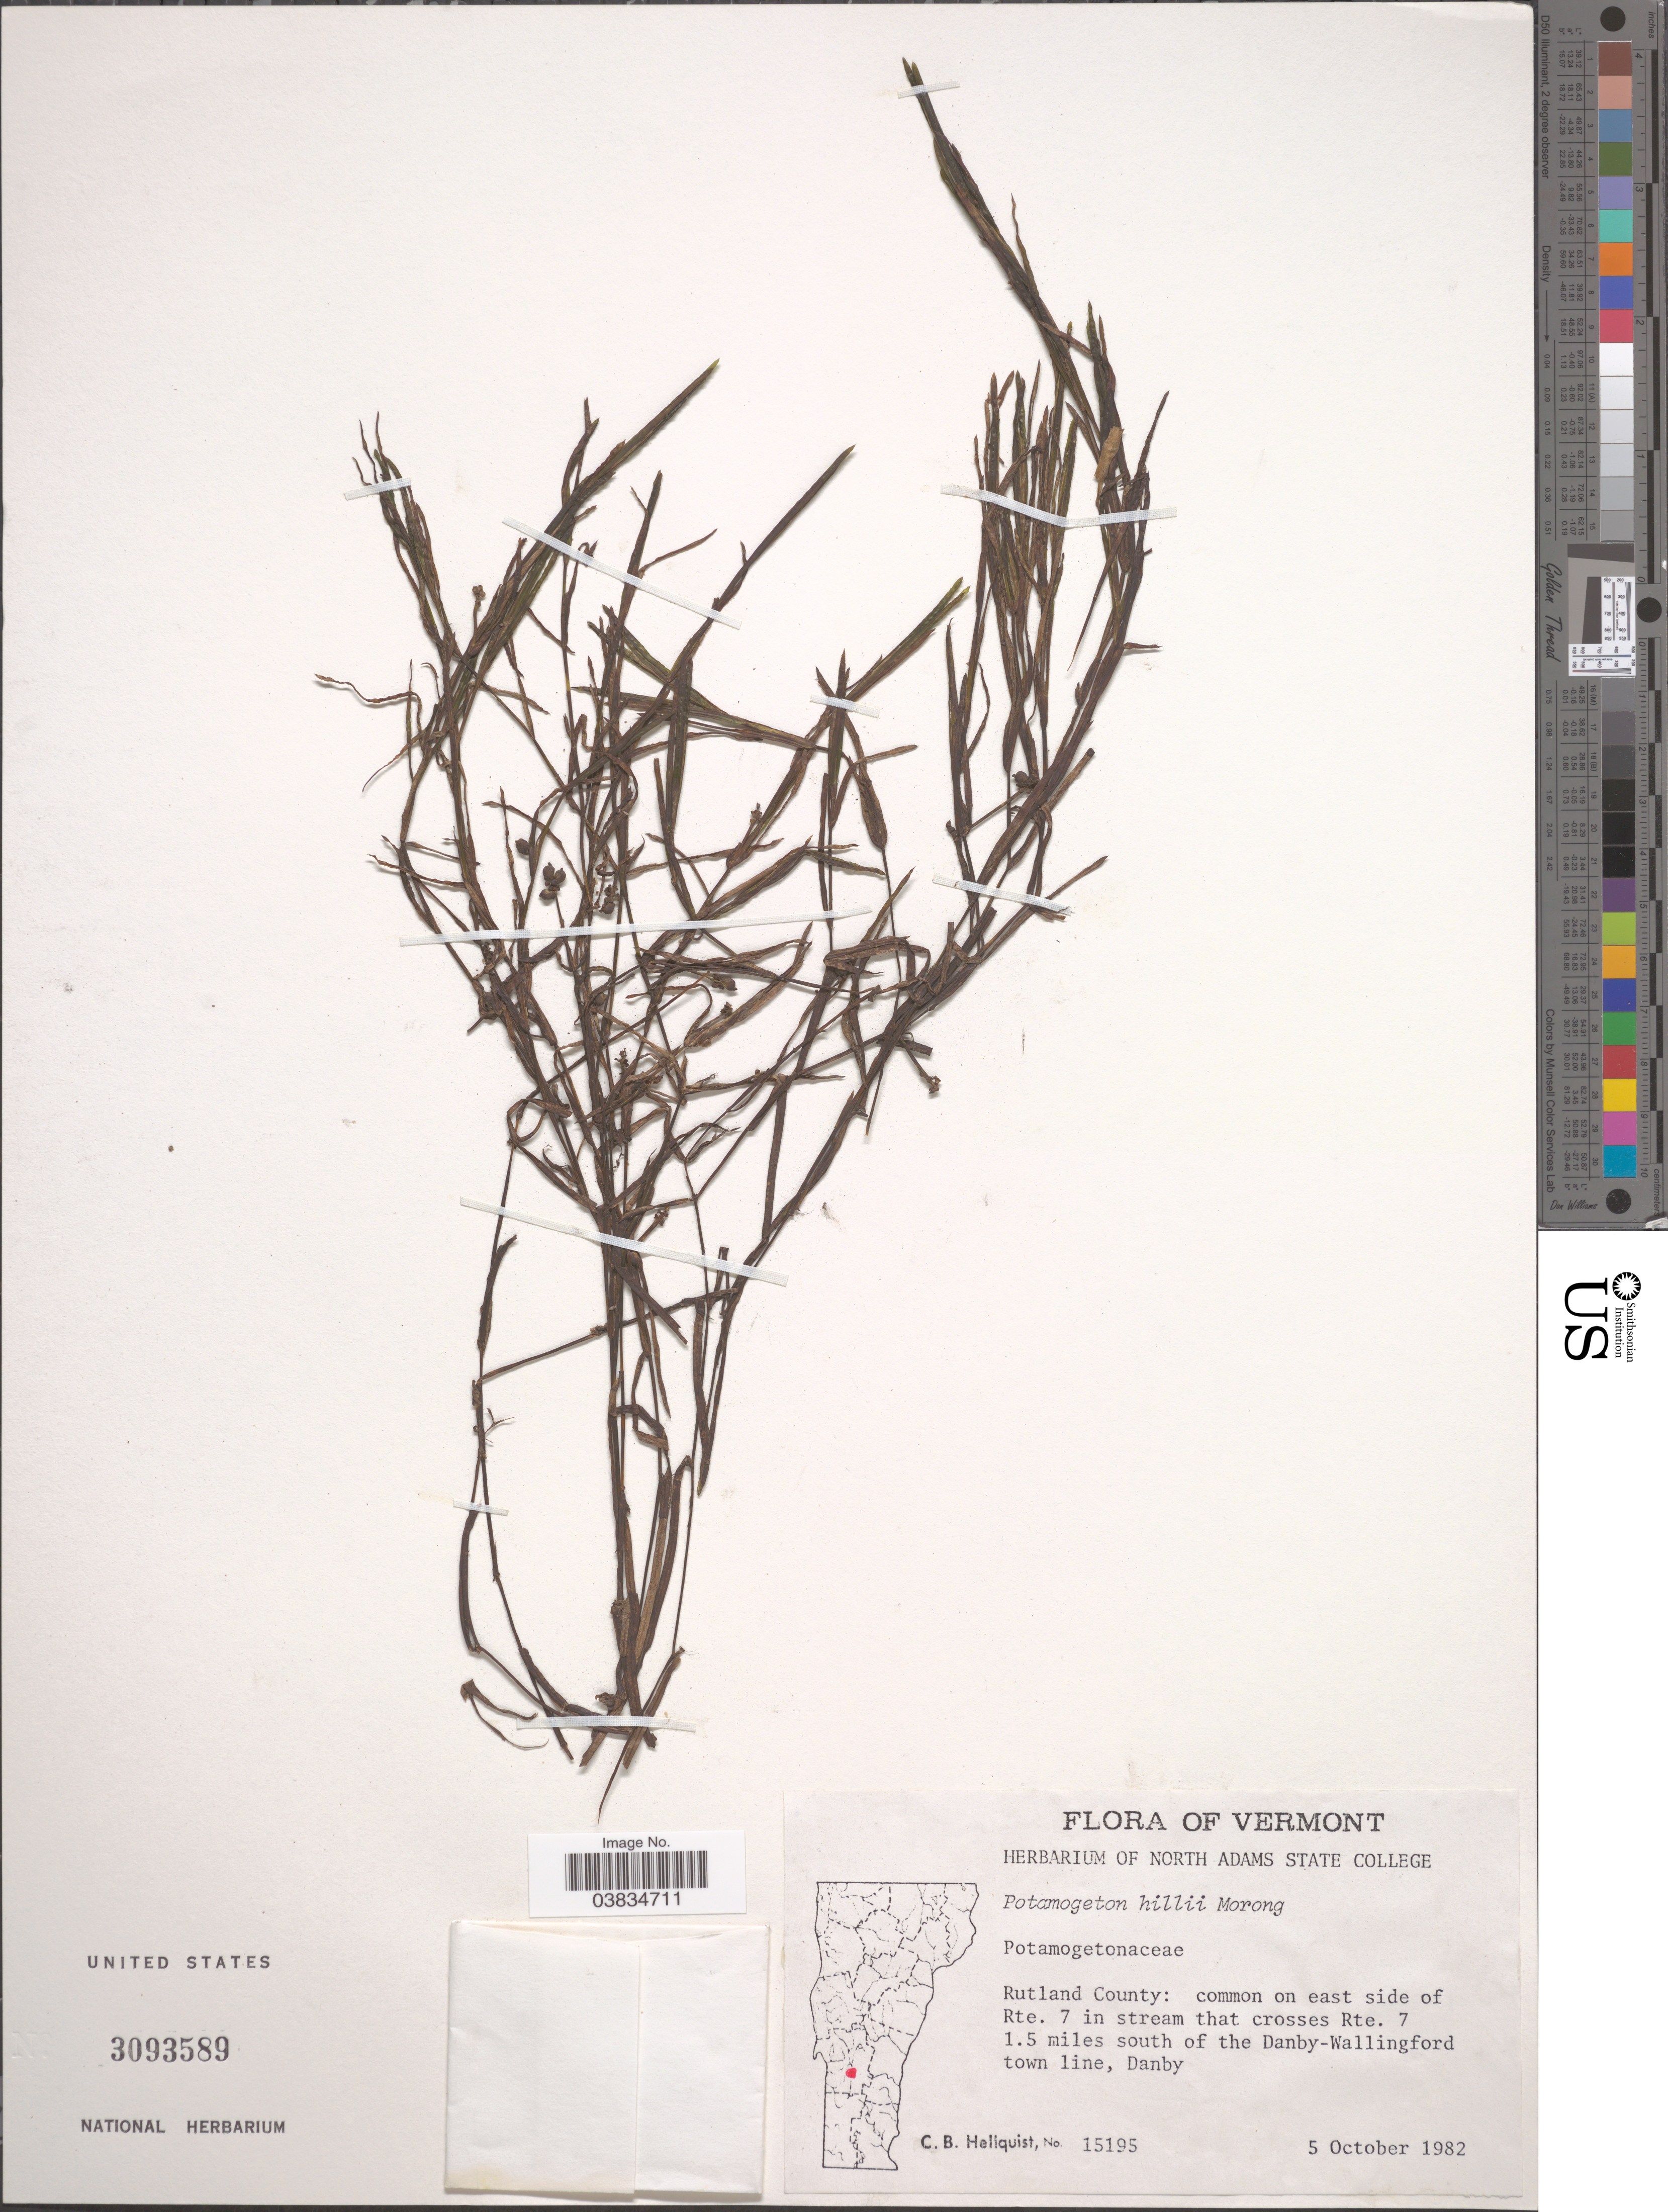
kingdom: Plantae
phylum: Tracheophyta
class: Liliopsida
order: Alismatales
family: Potamogetonaceae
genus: Potamogeton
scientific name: Potamogeton hillii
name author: Morong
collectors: C. Hellquist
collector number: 15195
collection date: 1982-10-05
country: United States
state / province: Vermont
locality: Rutland County: common on east side of Rte. 7 in stream that crosses Rte. 7. 1.5 miles south of the Danby-Wallingford town line, Danby.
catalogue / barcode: US 3093589